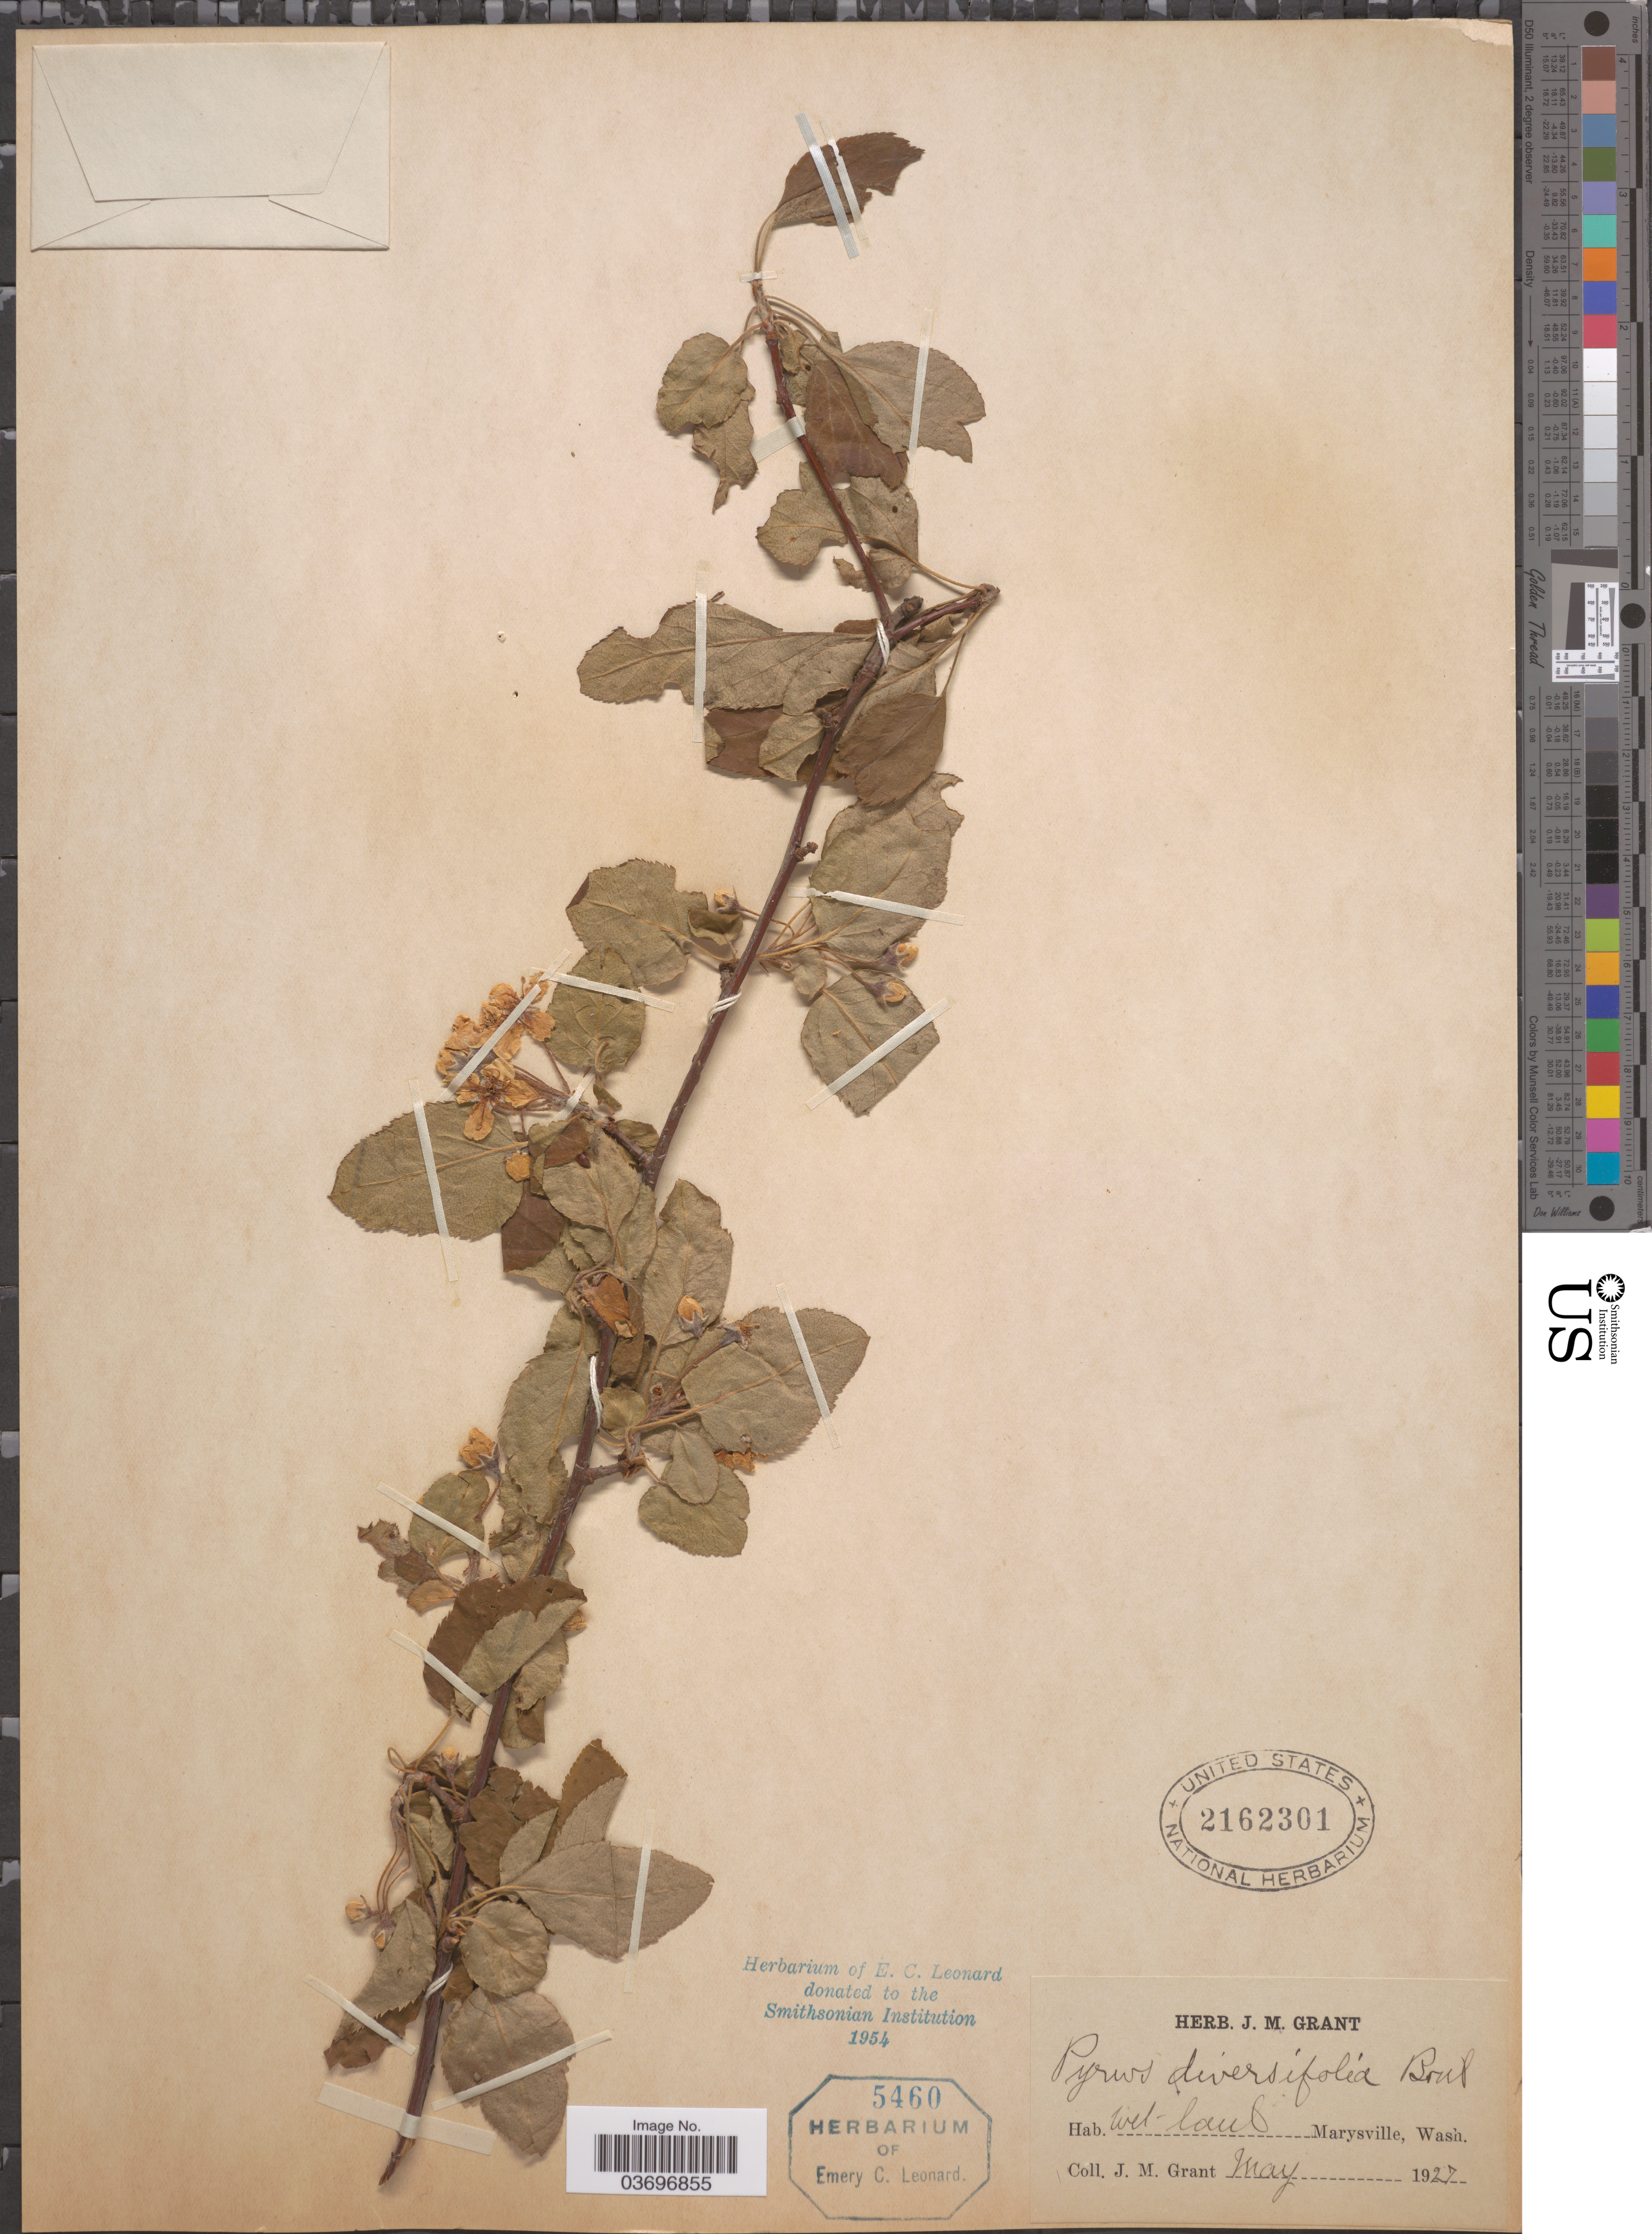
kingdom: Plantae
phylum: Tracheophyta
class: Magnoliopsida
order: Rosales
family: Rosaceae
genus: Malus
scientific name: Malus fusca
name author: (Raf.) C.K. Schneid.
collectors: J. M. Grant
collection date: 1927-05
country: United States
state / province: Washington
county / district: Snohomish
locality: Marysville.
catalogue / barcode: US 2162301